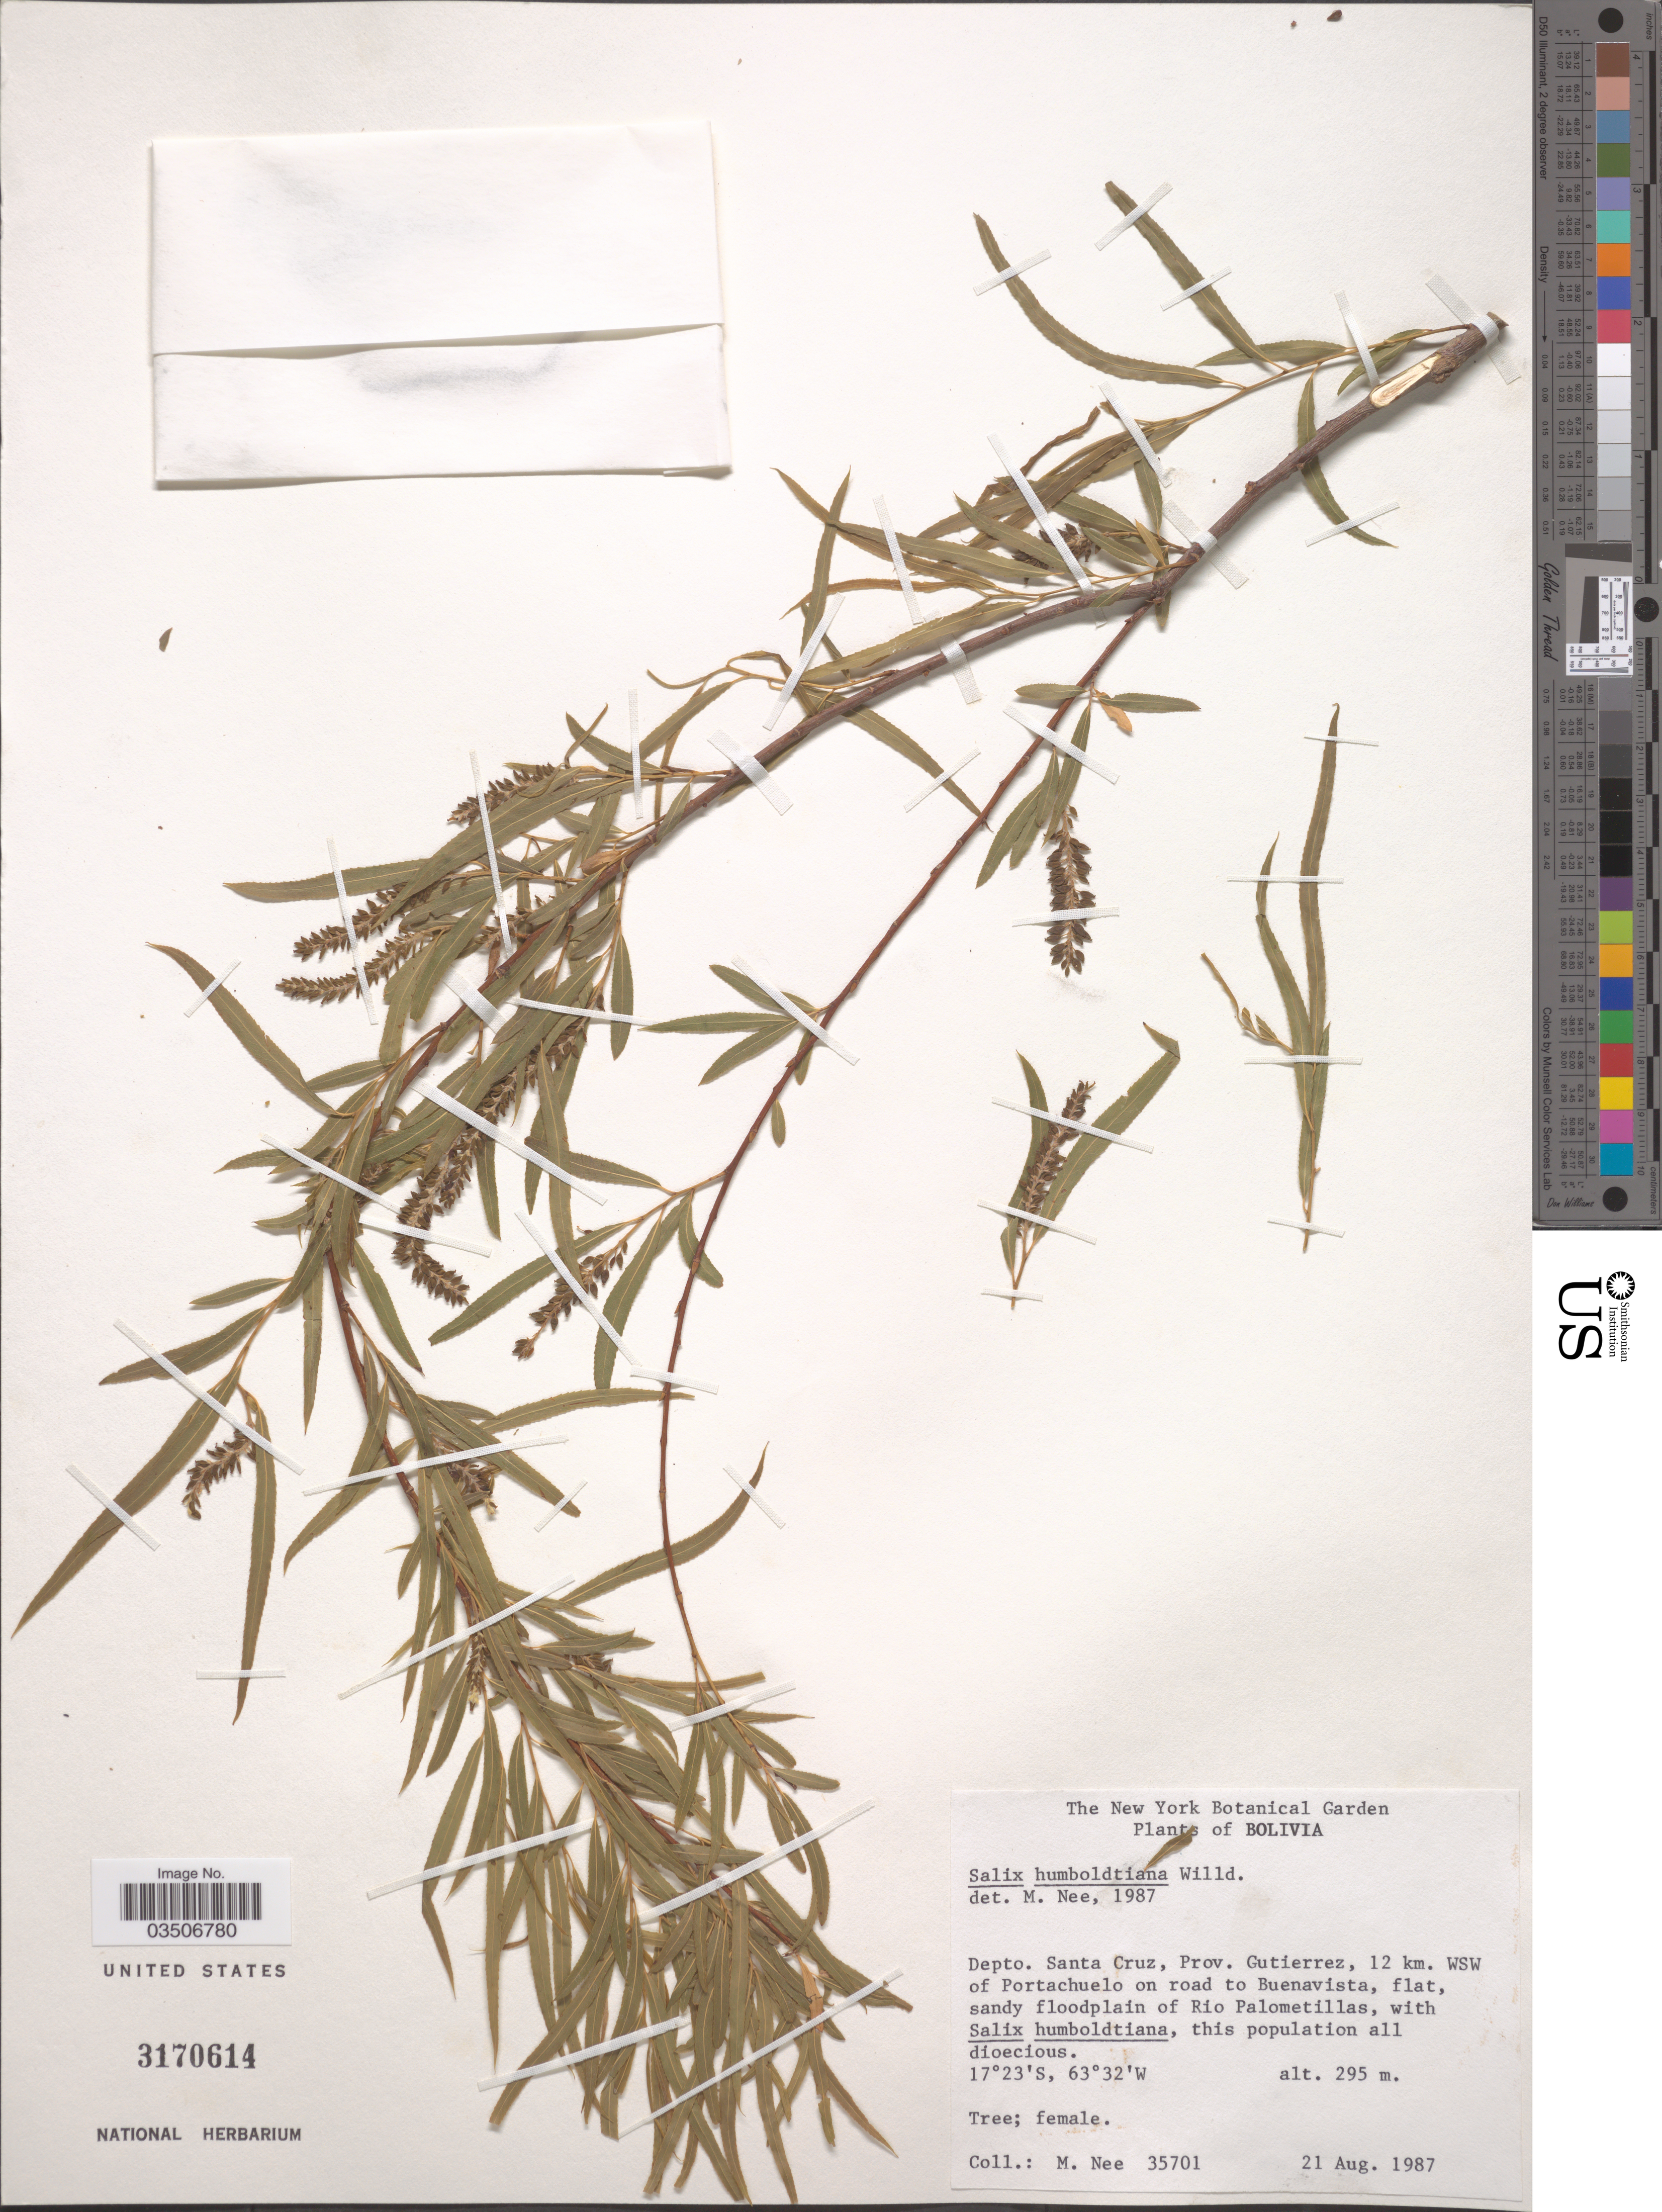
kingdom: Plantae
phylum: Tracheophyta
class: Magnoliopsida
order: Malpighiales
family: Salicaceae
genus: Salix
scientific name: Salix humboldtiana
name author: Willd.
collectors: M. Nee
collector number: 35701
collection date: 1987-08-21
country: Bolivia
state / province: Santa Cruz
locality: Depto. Santa Cruz, Prov. Gutierrez, 12 km. WSW of Portachuelo on road to Buenavista, flat, sandy floodplain of Rio Palometillas.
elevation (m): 295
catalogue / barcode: US 3170614